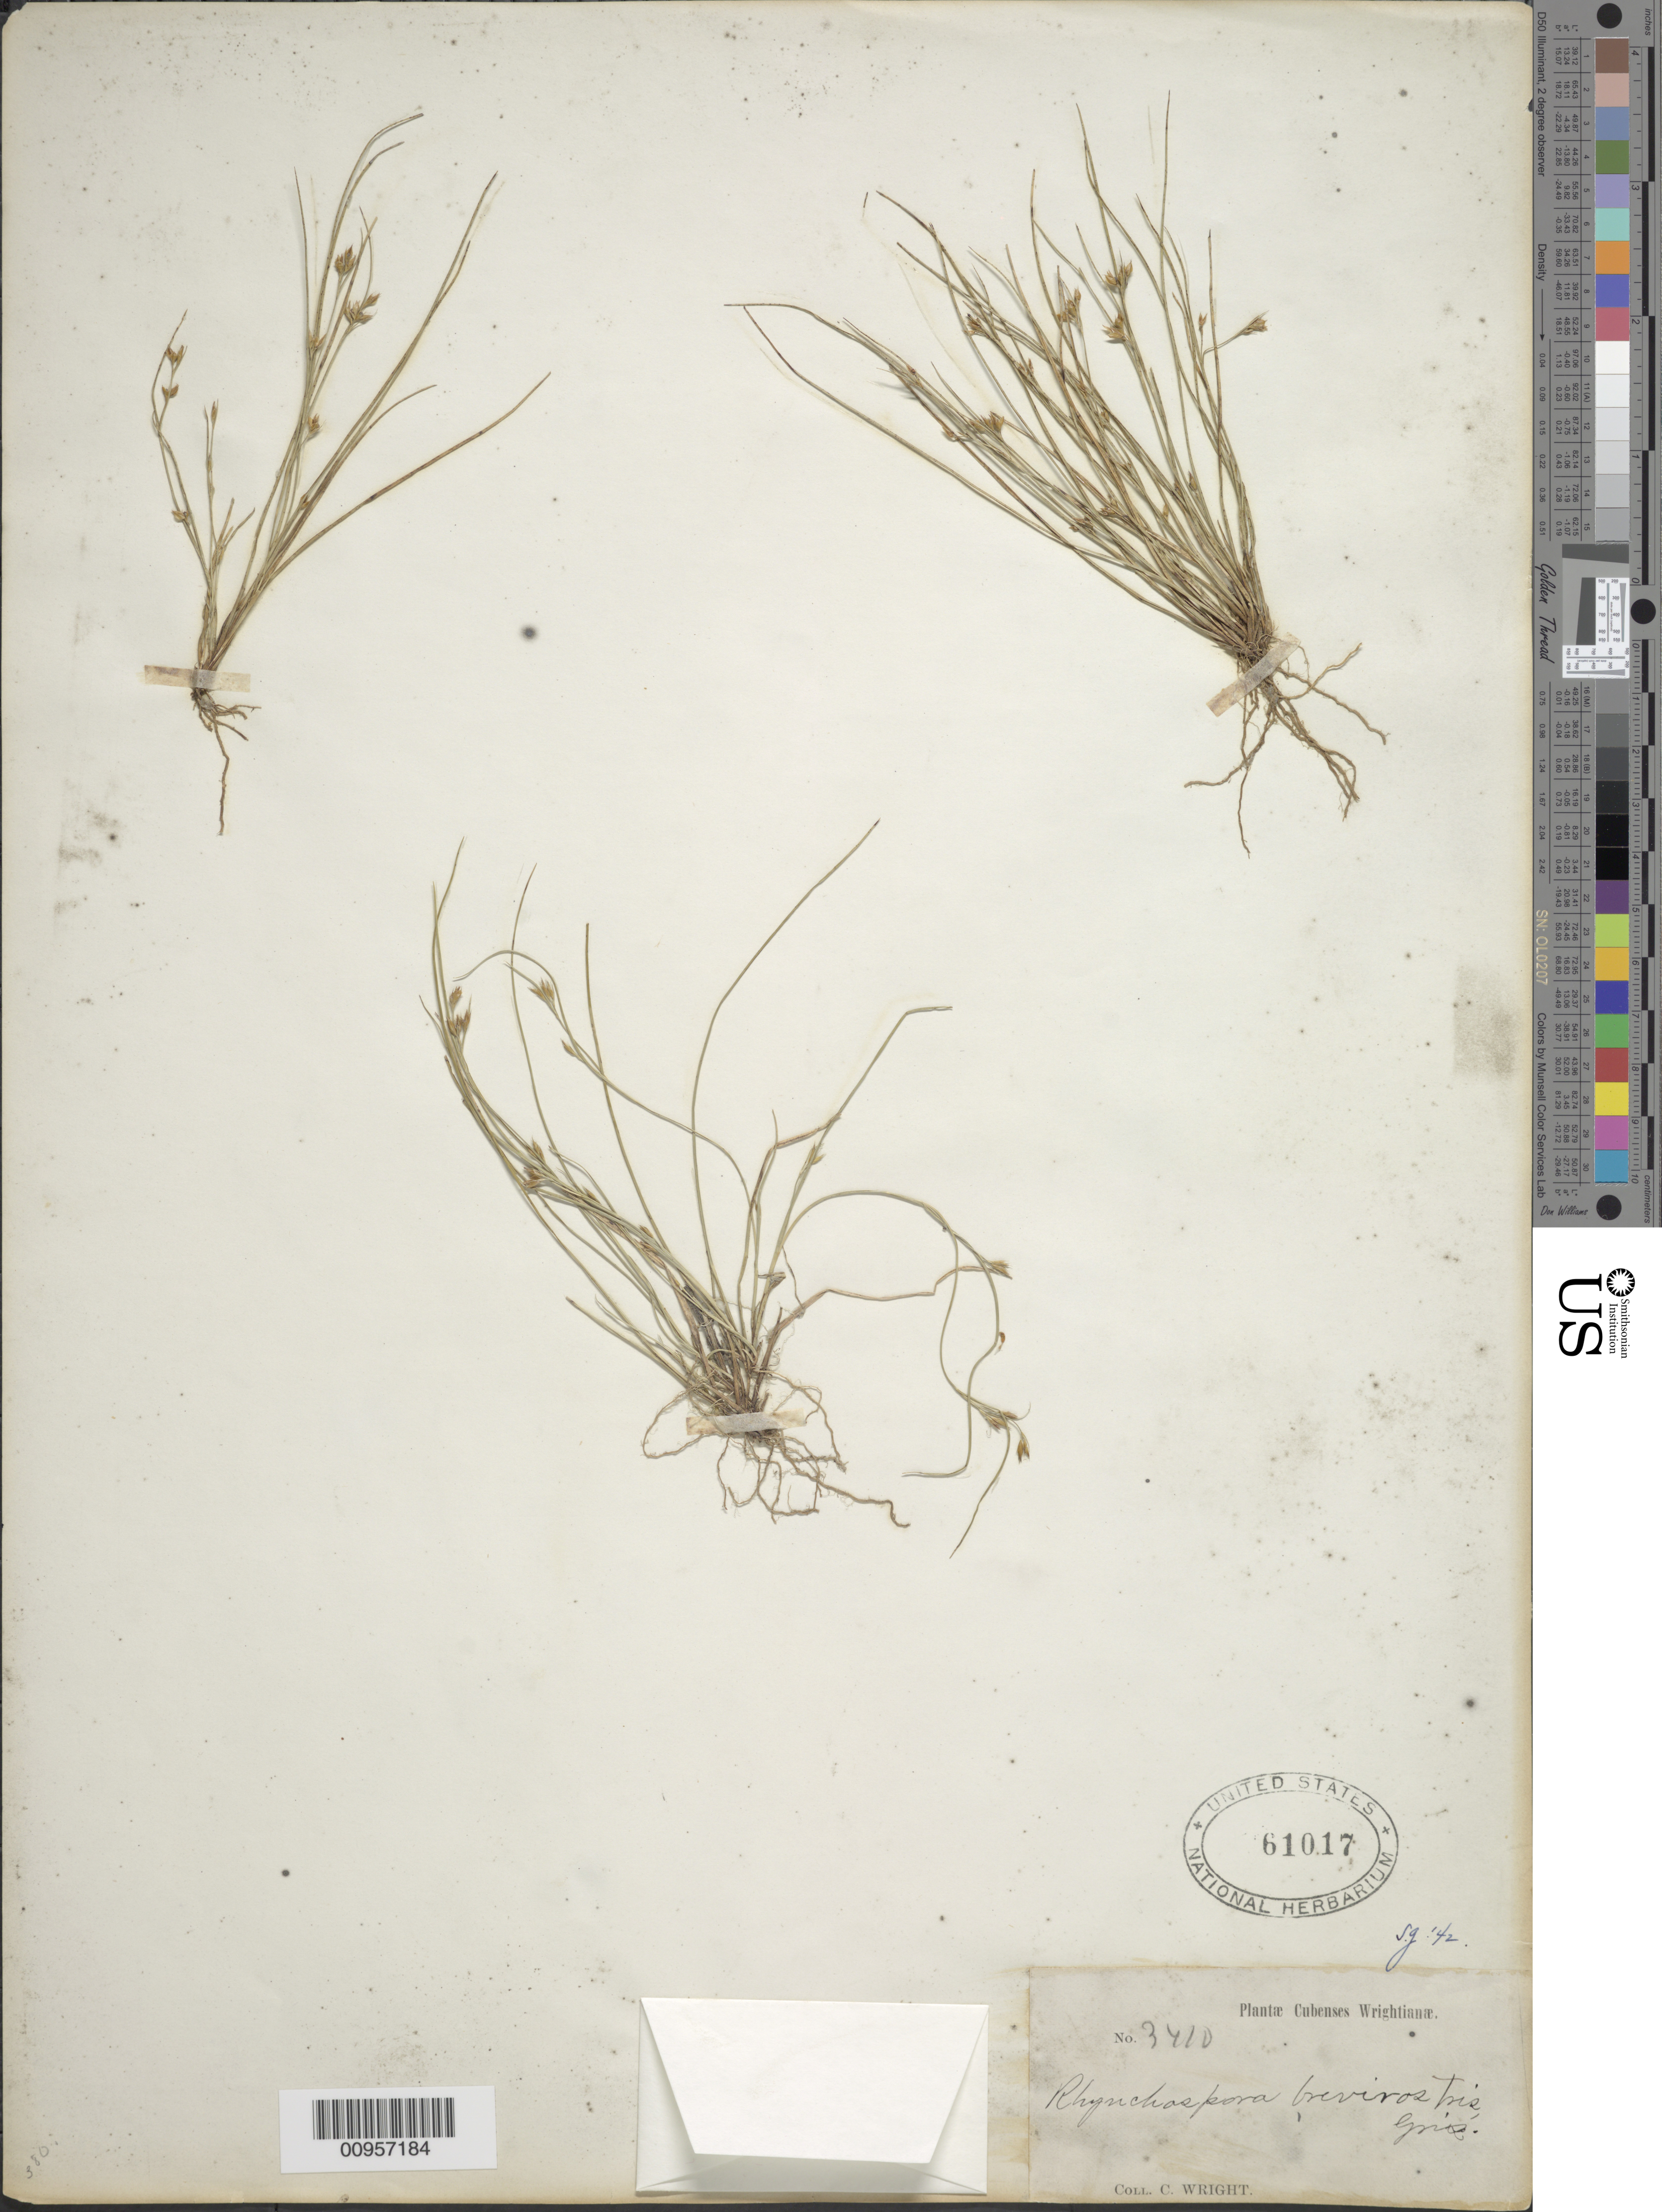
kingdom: Plantae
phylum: Tracheophyta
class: Liliopsida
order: Poales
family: Cyperaceae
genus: Rhynchospora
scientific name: Rhynchospora brevirostris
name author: Griseb.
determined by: Gale, S.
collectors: C. Wright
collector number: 3410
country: Cuba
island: Cuba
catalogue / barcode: US 61017